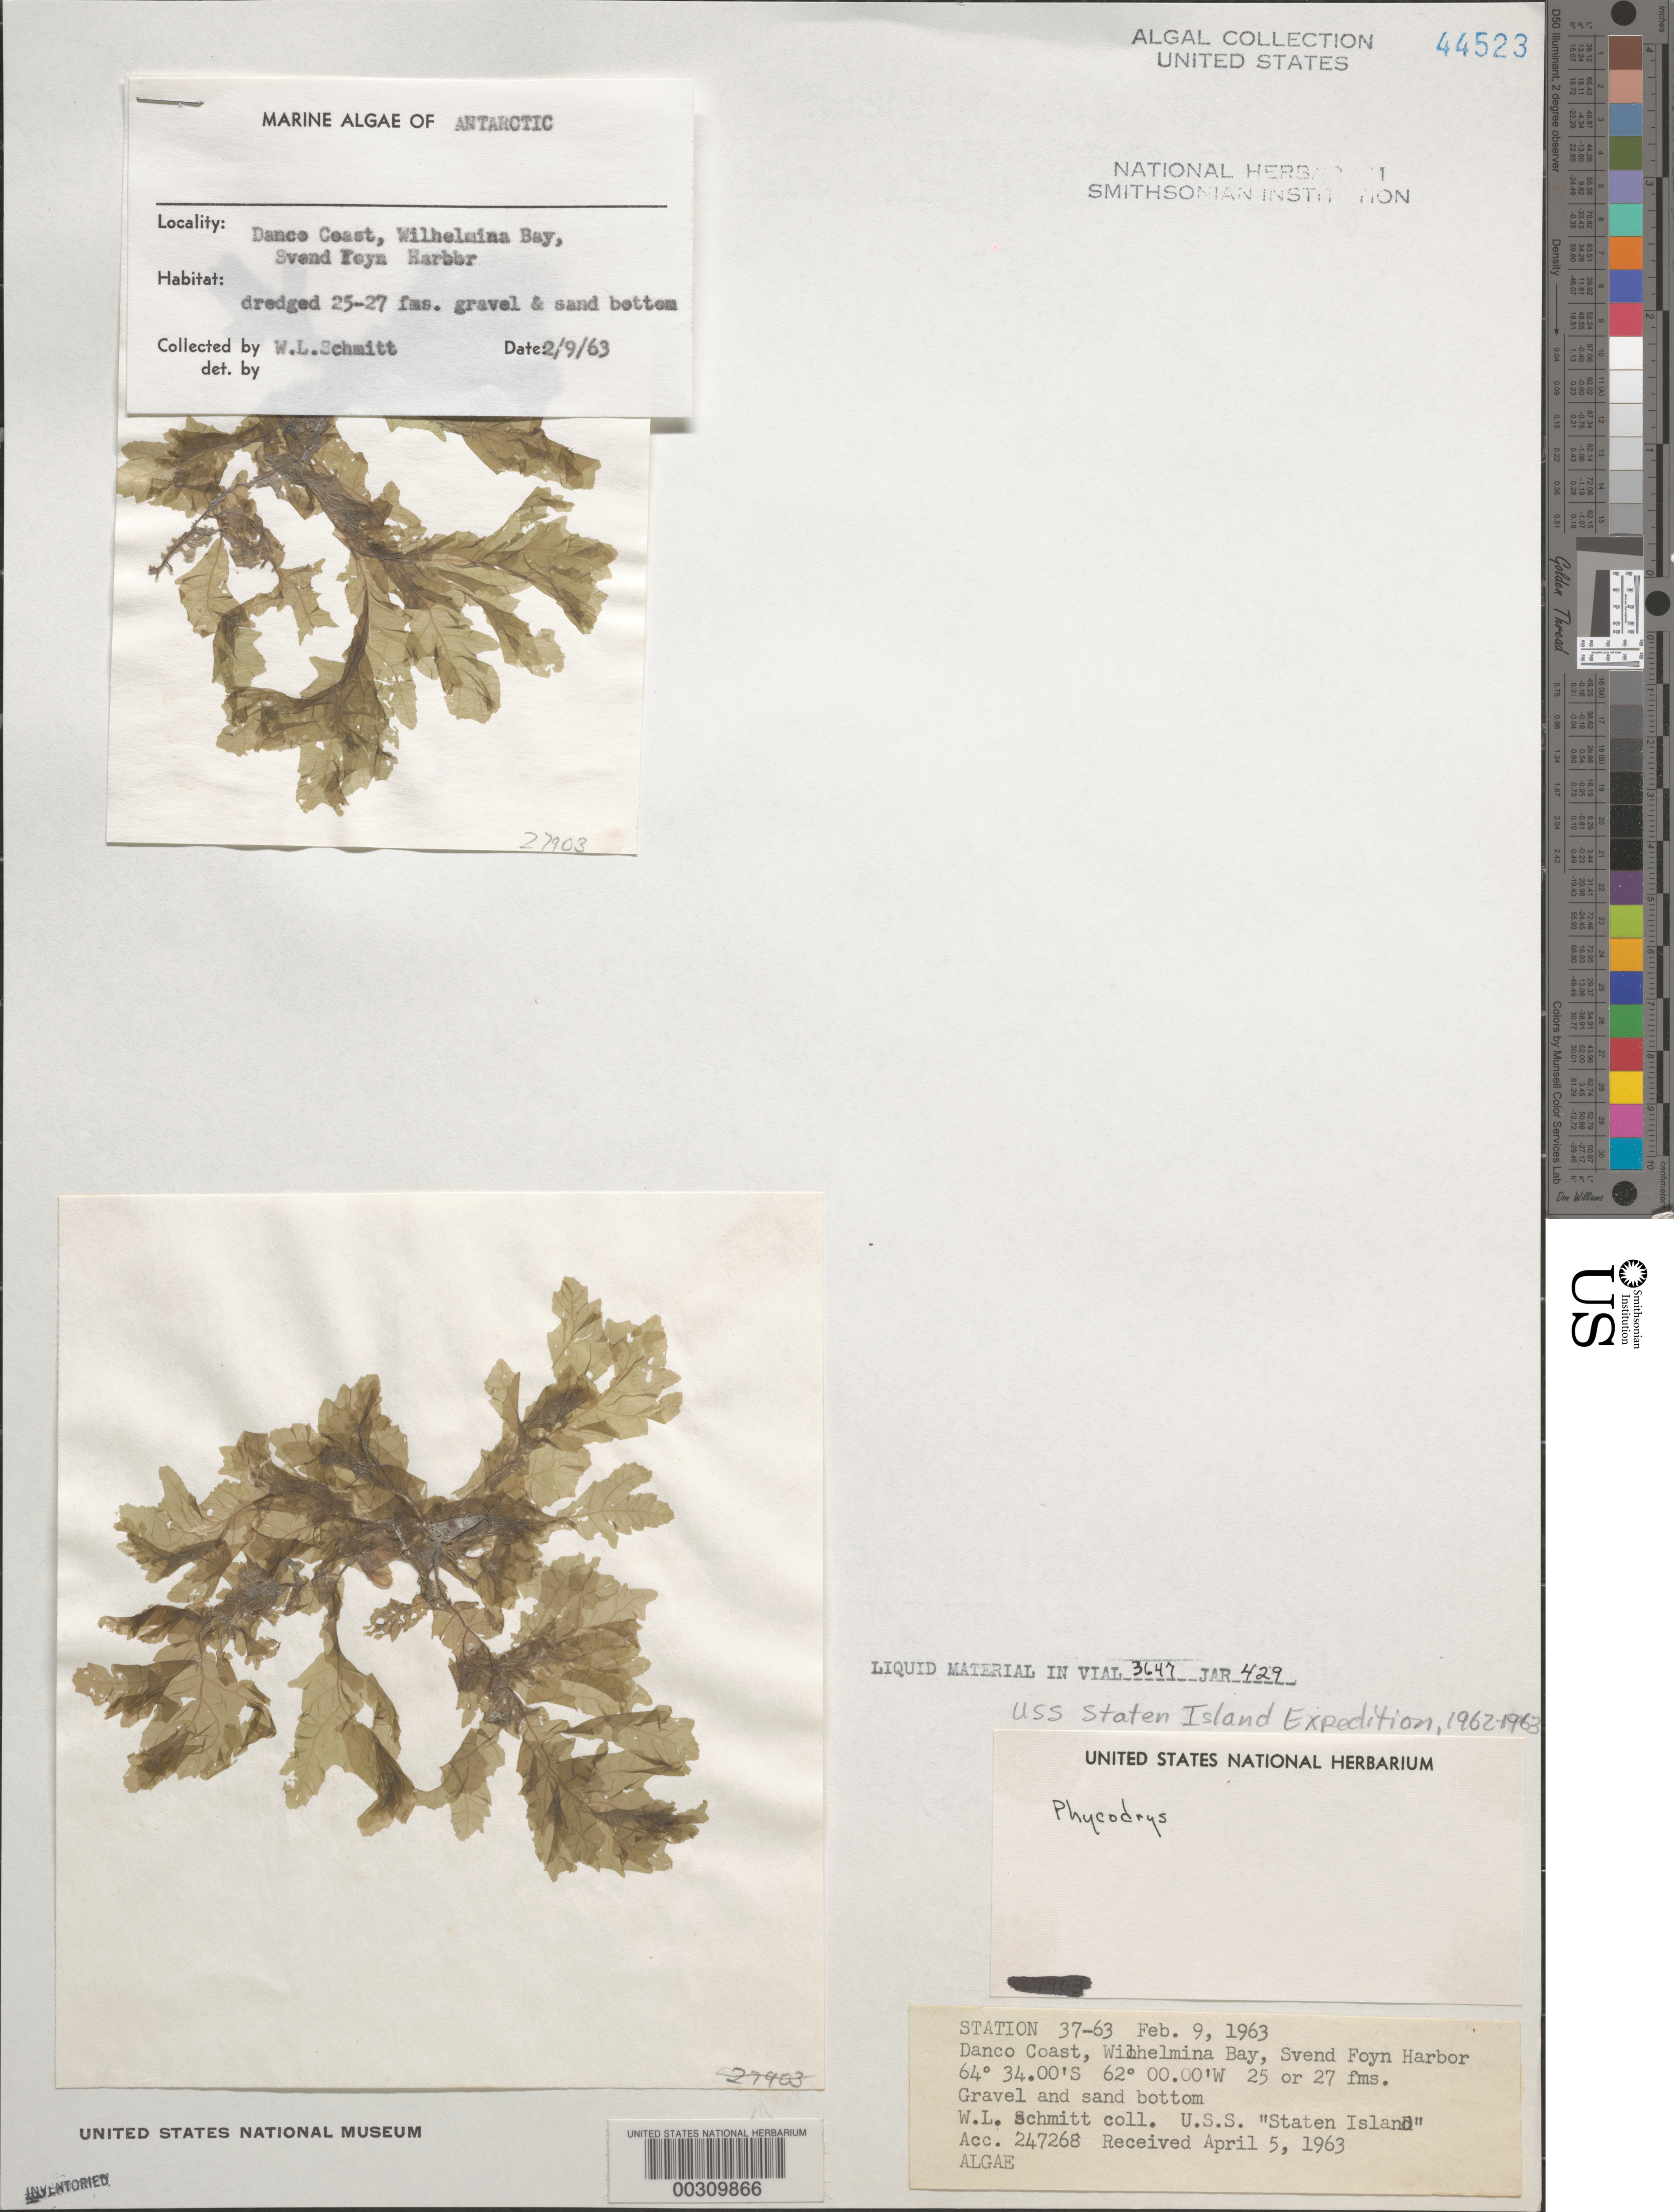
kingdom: Plantae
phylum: Rhodophyta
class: Florideophyceae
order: Ceramiales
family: Delesseriaceae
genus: Phycodrys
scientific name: Phycodrys sp.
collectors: W. L. Schmitt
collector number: Station 37-63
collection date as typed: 09 Feb 1963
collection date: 1963-02-09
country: Antarctica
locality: Danco Coast, Wilhelmina Bay, Svend Foyn Harbor, Antarctic Peninsula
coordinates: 64 34'00"S, 62 00'00"W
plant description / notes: USS Staten Island Expedition, 1962-1963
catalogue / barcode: US 44523